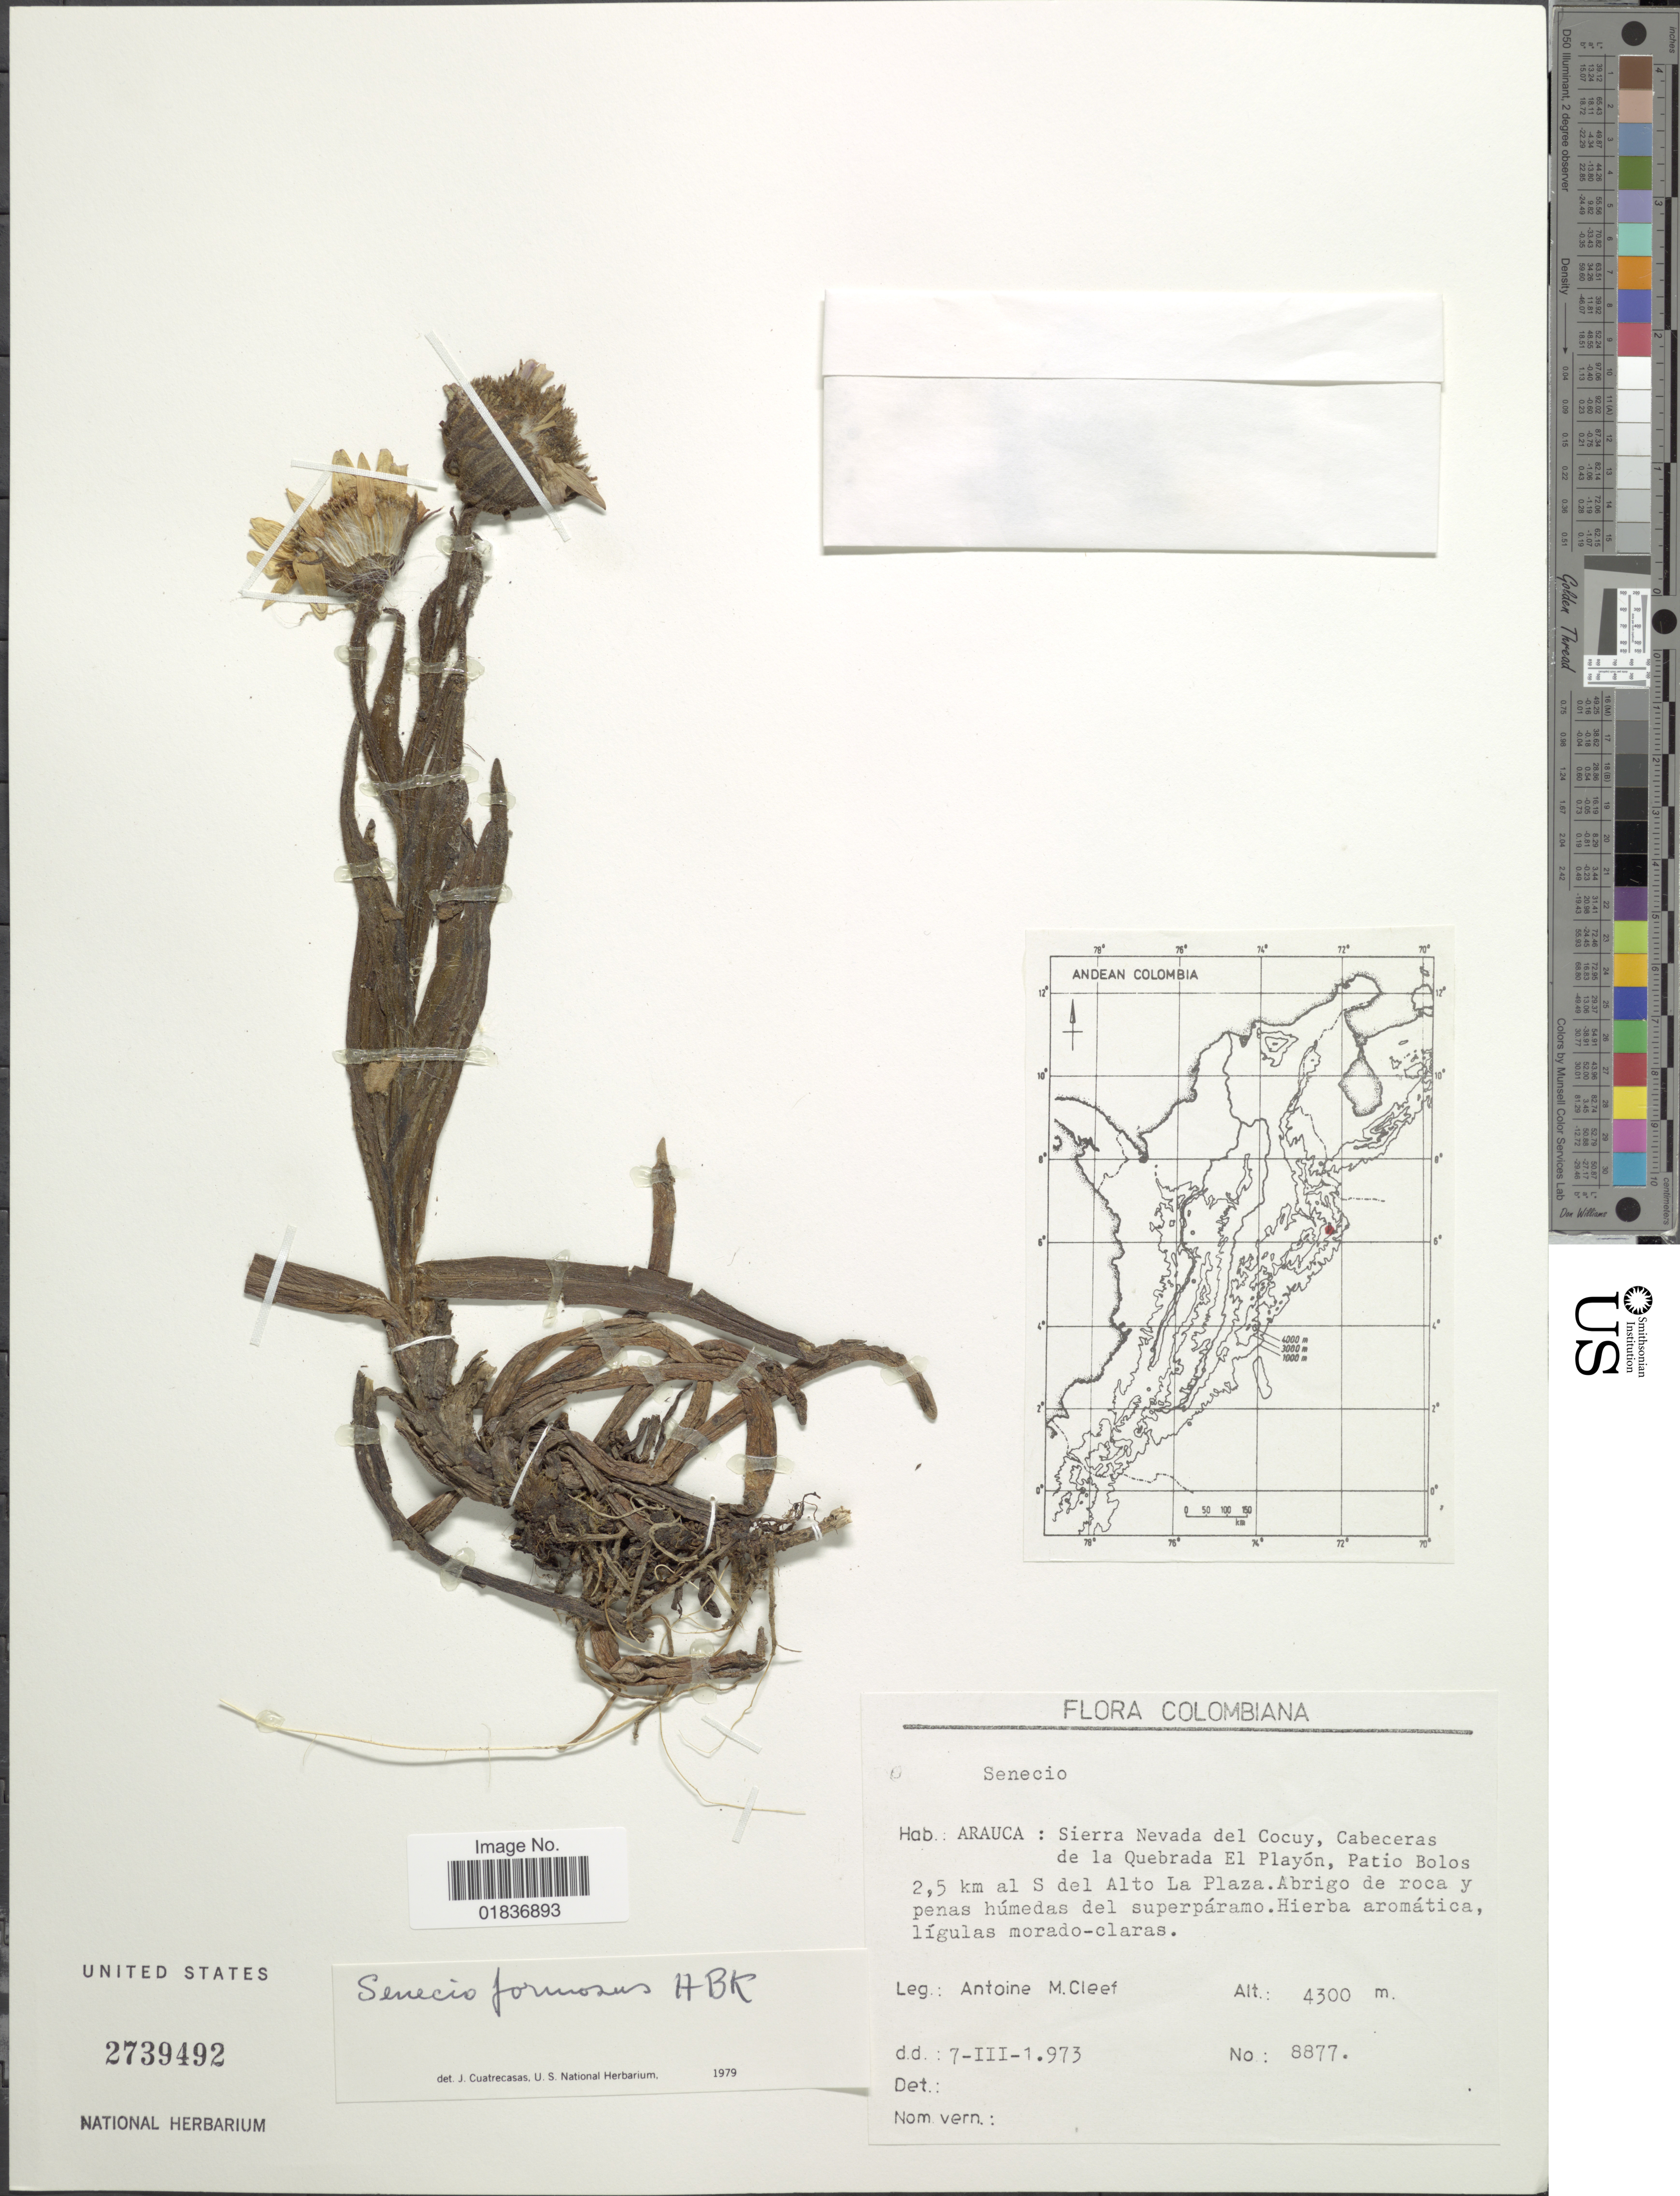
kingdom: Plantae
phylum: Tracheophyta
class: Magnoliopsida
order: Asterales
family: Asteraceae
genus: Senecio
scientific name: Senecio wedglacialis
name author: Cuatrec.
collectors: A. M. Cleef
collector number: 8877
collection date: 1973-03-07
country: Colombia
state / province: Arauca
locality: Arauca: Sierra Nevada del Cocuy, Cabeceras de la Quebrada El Playon, Patio Bolos 2.5 km al S del Alto La Plaza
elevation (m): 4300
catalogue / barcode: US 2739492